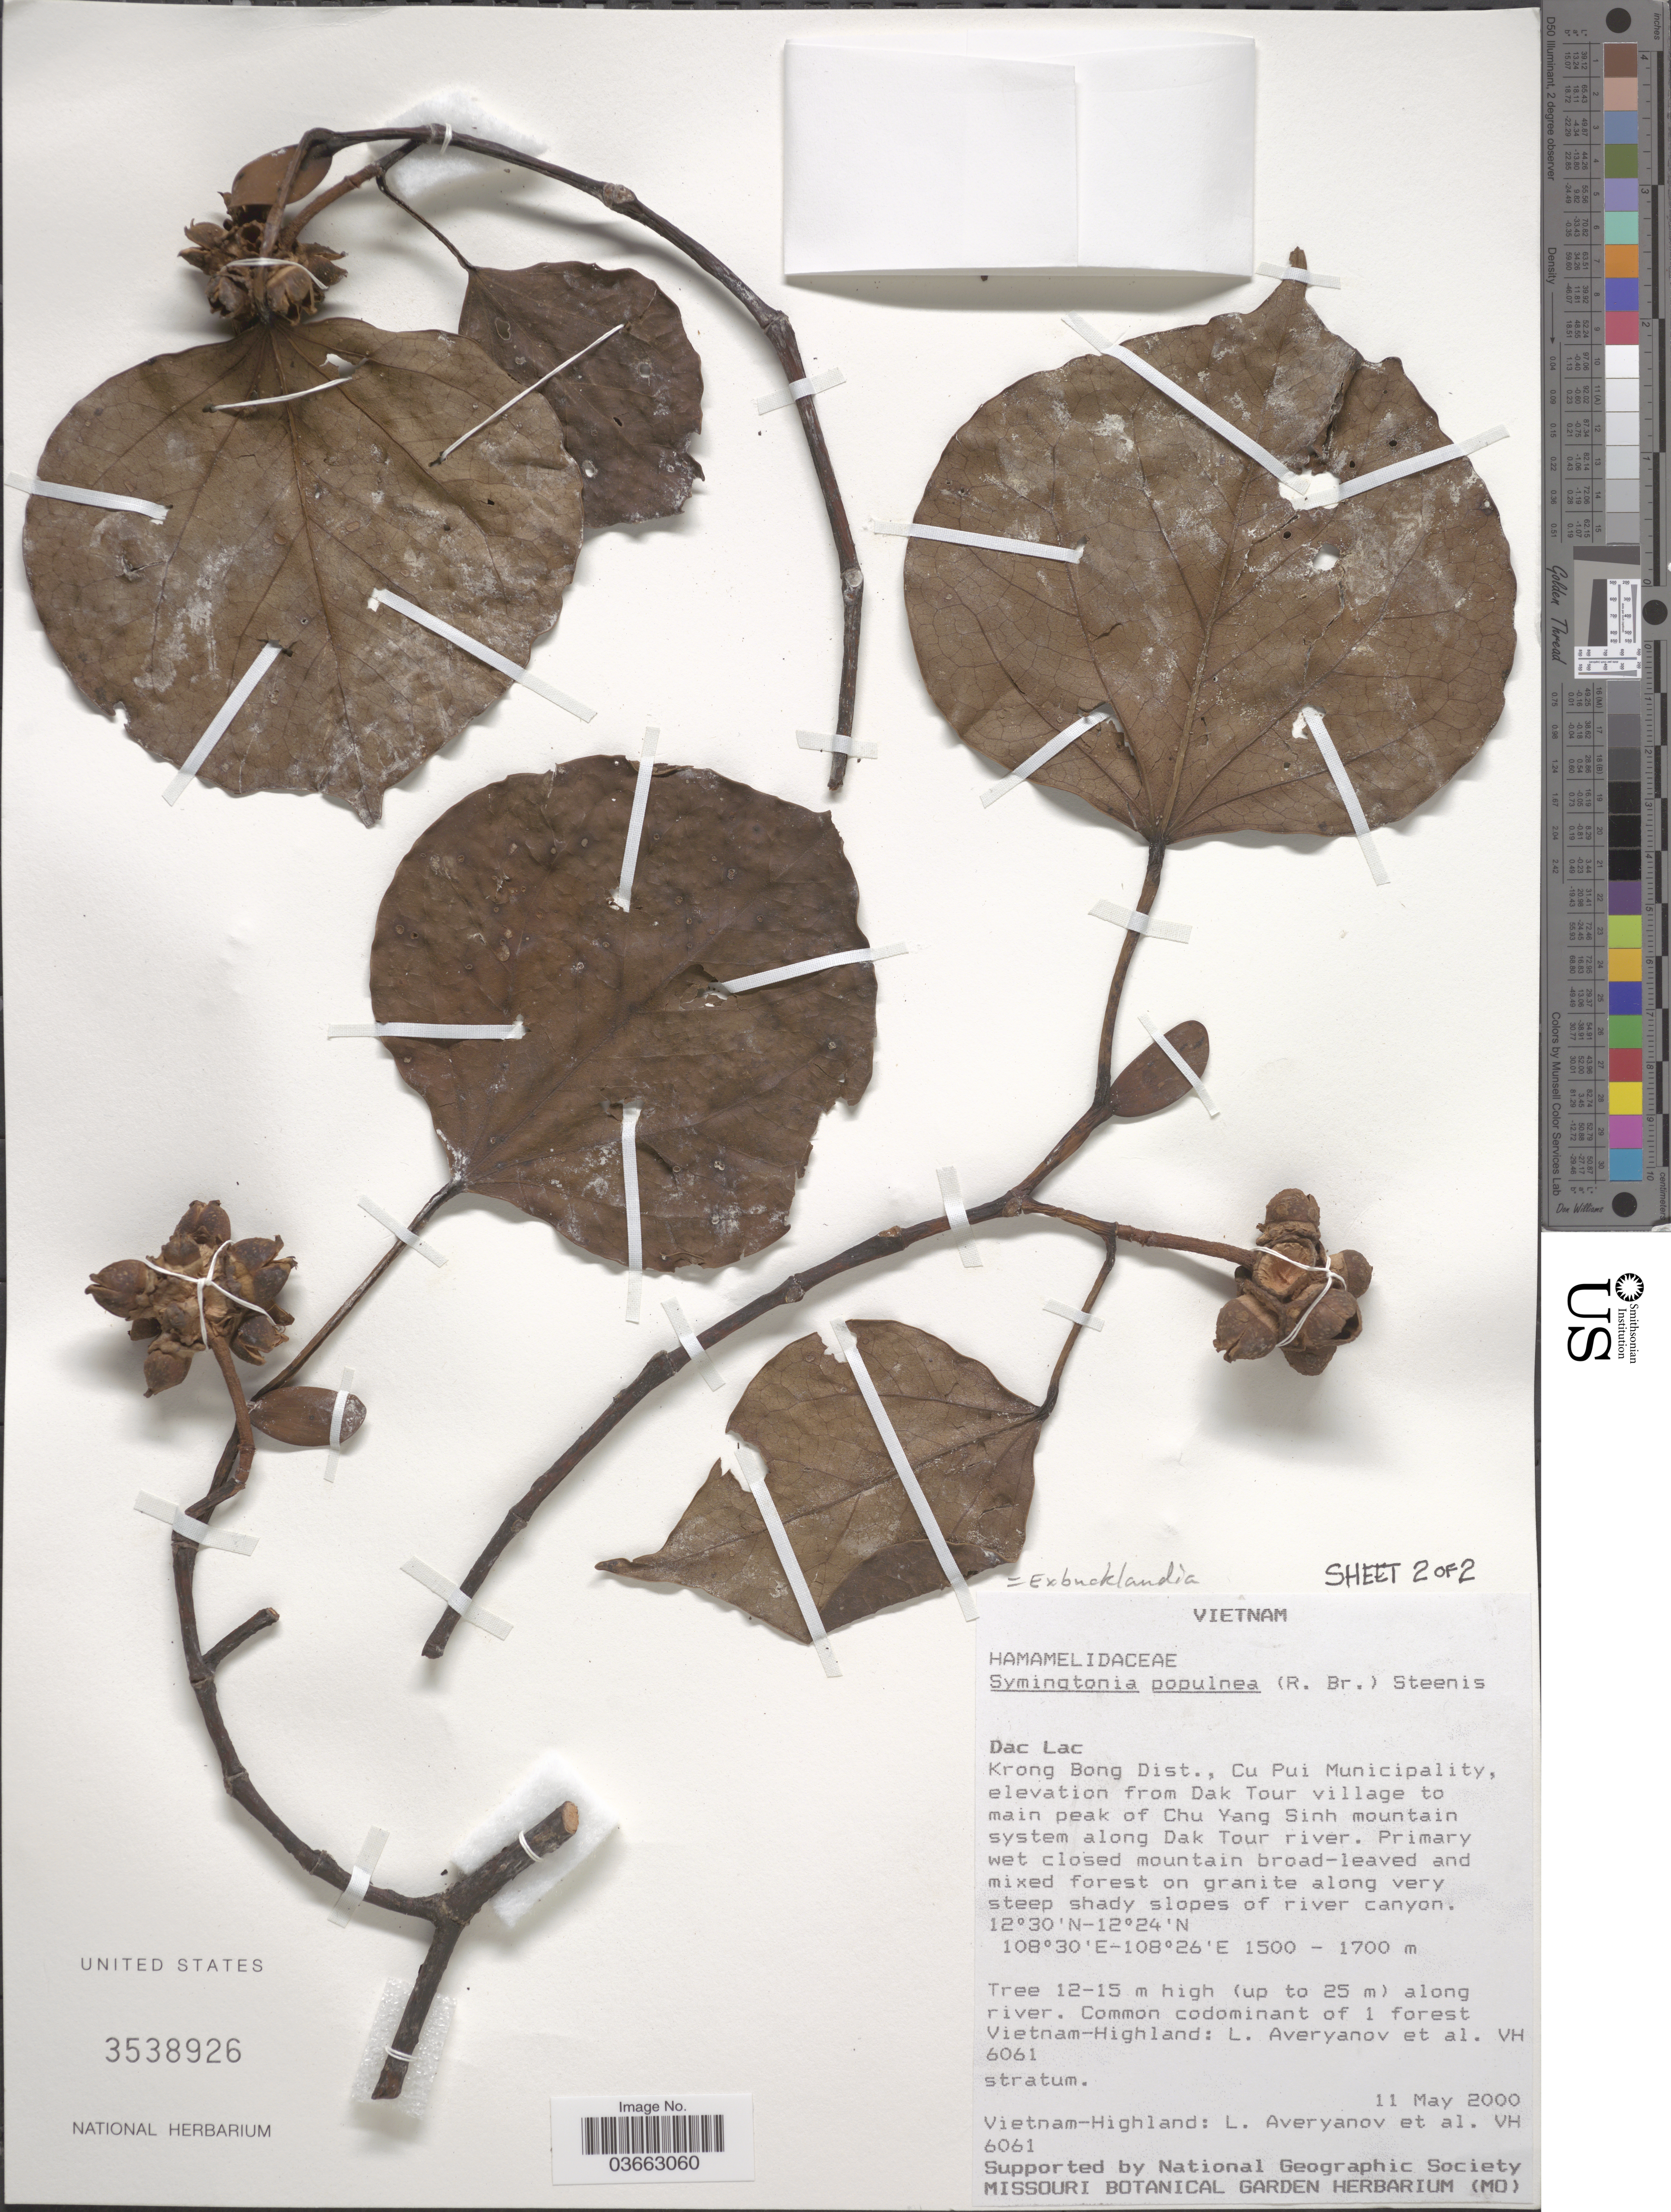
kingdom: Plantae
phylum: Tracheophyta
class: Magnoliopsida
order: Saxifragales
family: Hamamelidaceae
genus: Exbucklandia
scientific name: Exbucklandia tonkinensis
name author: H.T. Chang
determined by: Strong, Mark T., (BOT), Smithsonian Institution - National Museum of Natural History (UNITED STATES)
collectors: L. Averyanov & et al.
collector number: VH 6061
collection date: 2000-05-11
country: Vietnam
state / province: Dak Lak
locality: Dac Lac. Krong Bong Dist., Cu Pui Municipality, elevation from Dak Tour village to main peak of Chu Yang Sinh mountain system along Dak Tour river.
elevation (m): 1500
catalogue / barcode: US 3538926